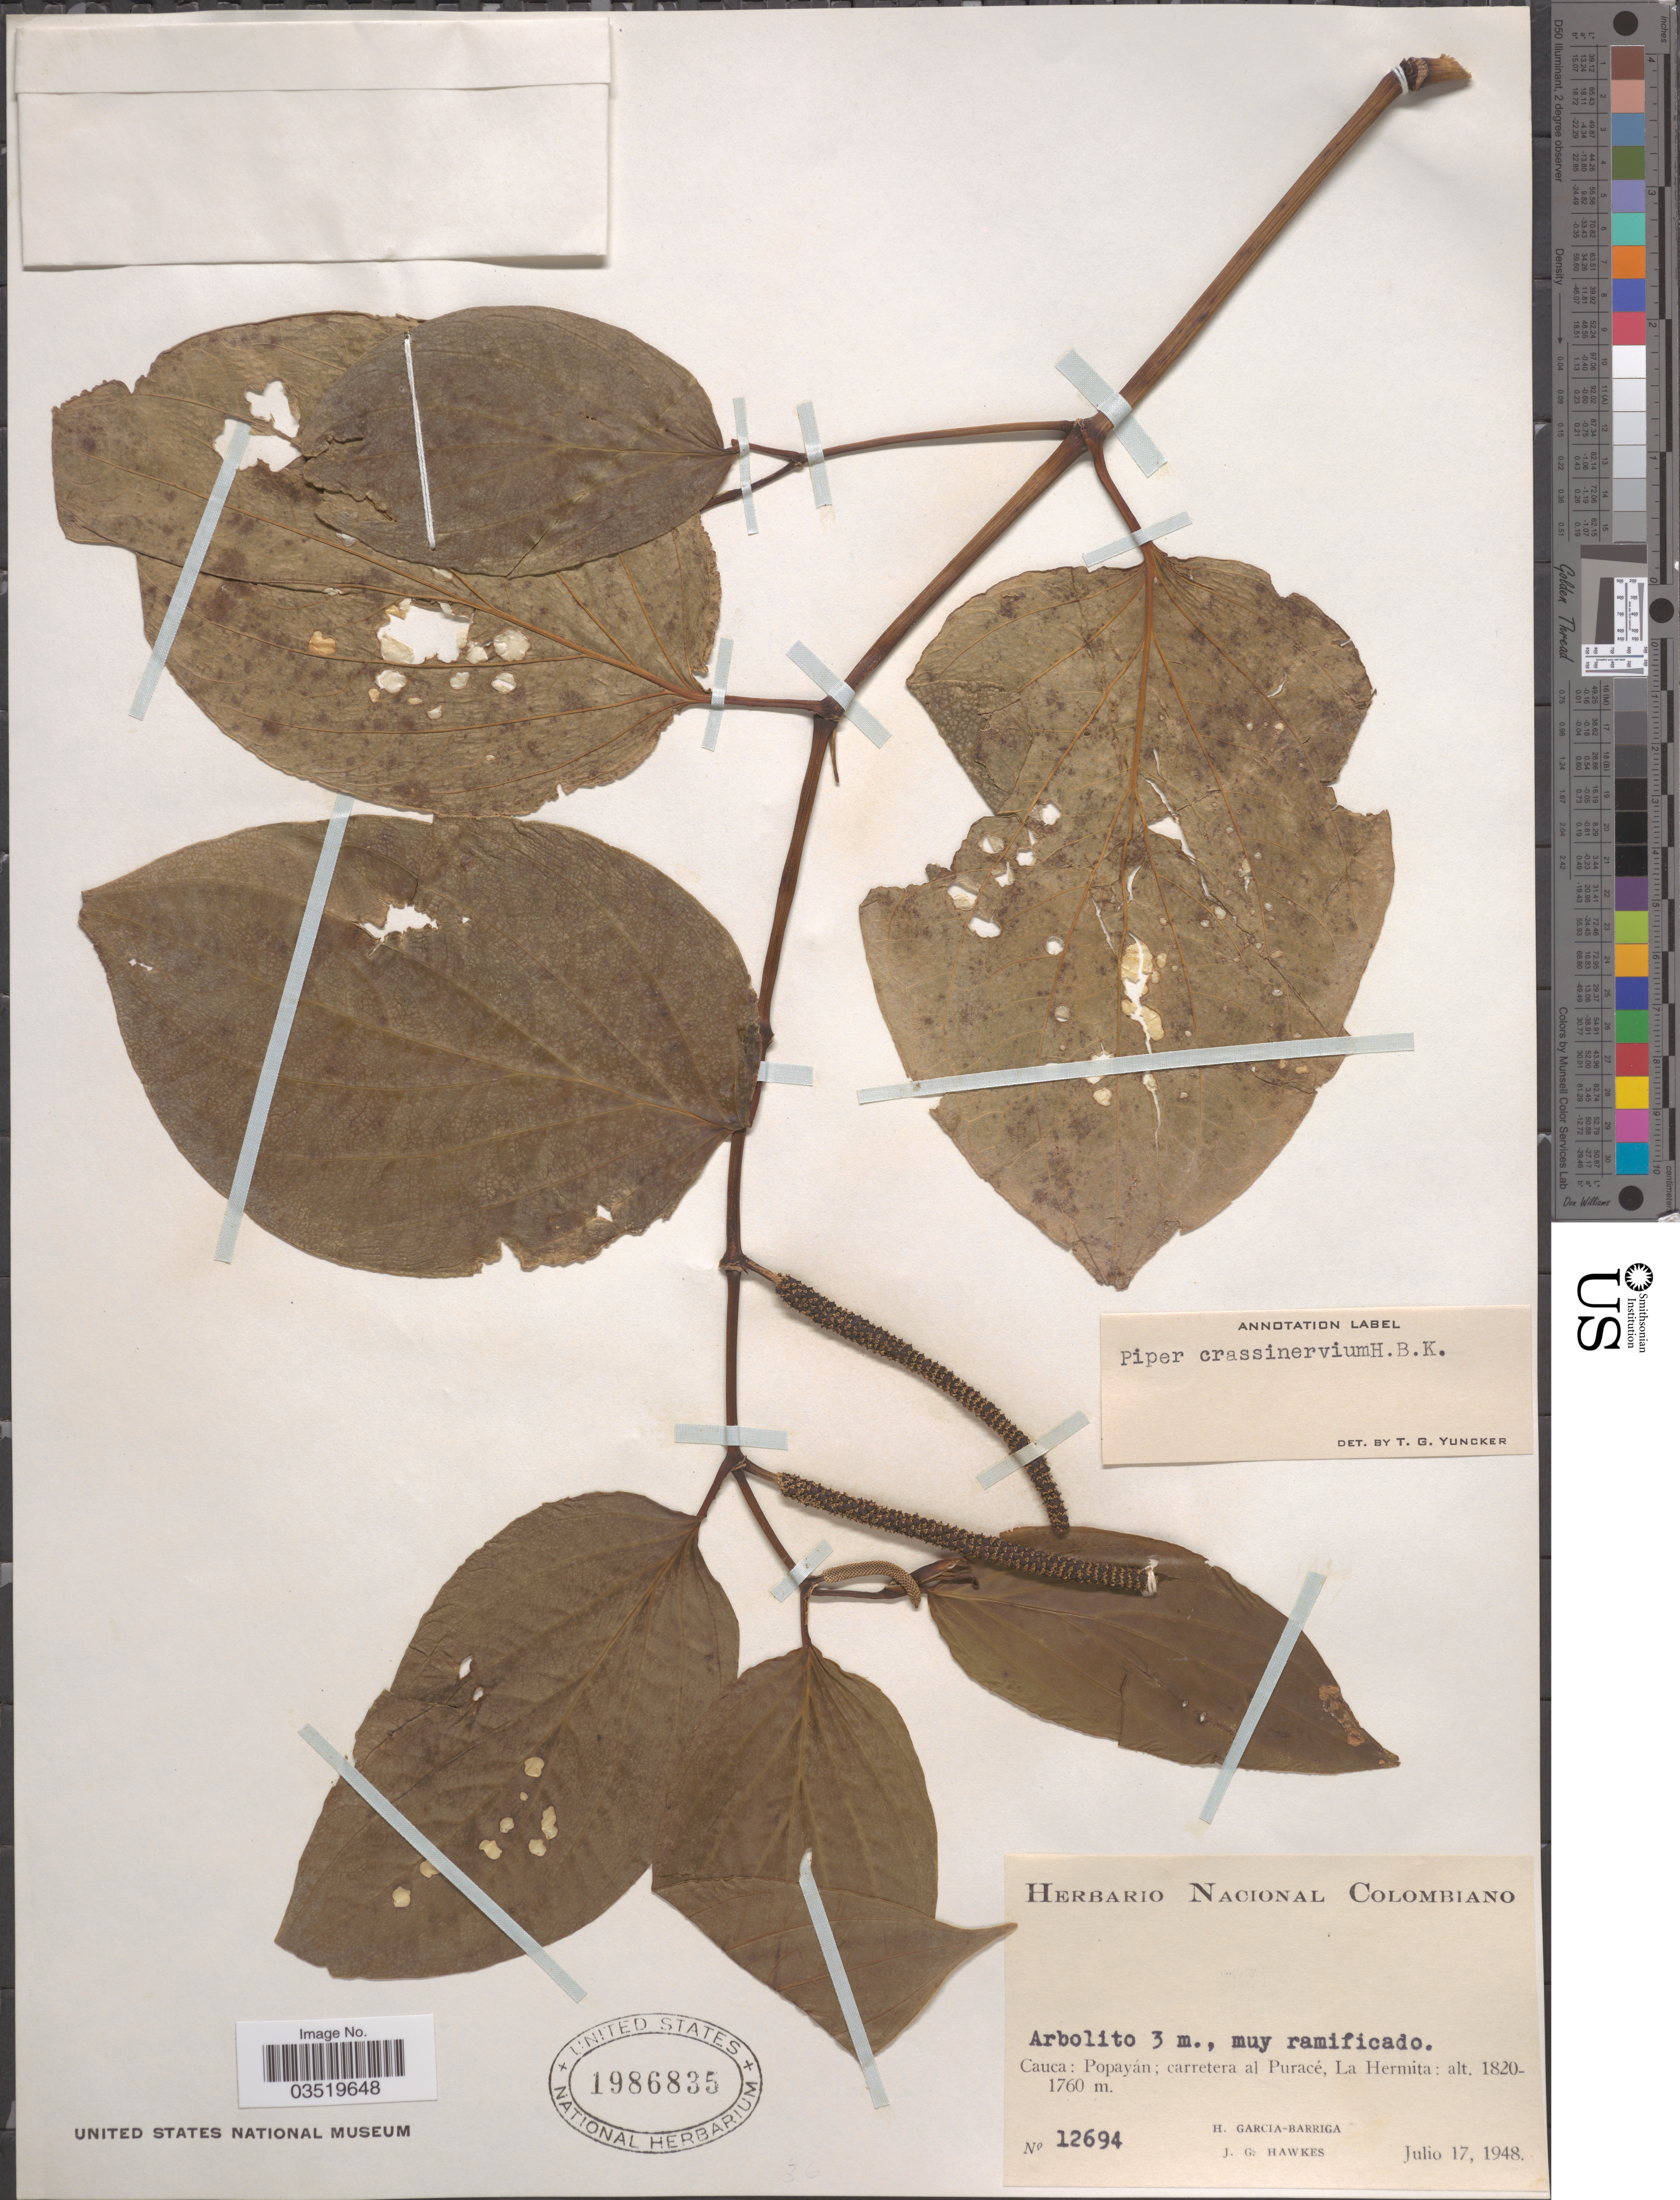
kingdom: Plantae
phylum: Tracheophyta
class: Magnoliopsida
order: Piperales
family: Piperaceae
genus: Piper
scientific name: Piper crassinervium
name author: Kunth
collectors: H. García Barriga & J. Hawkes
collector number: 12694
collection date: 1948-07-17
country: Colombia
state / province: Cauca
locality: Popayán; carretera al Puracé, La Hermita.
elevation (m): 1760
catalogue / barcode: US 1986835